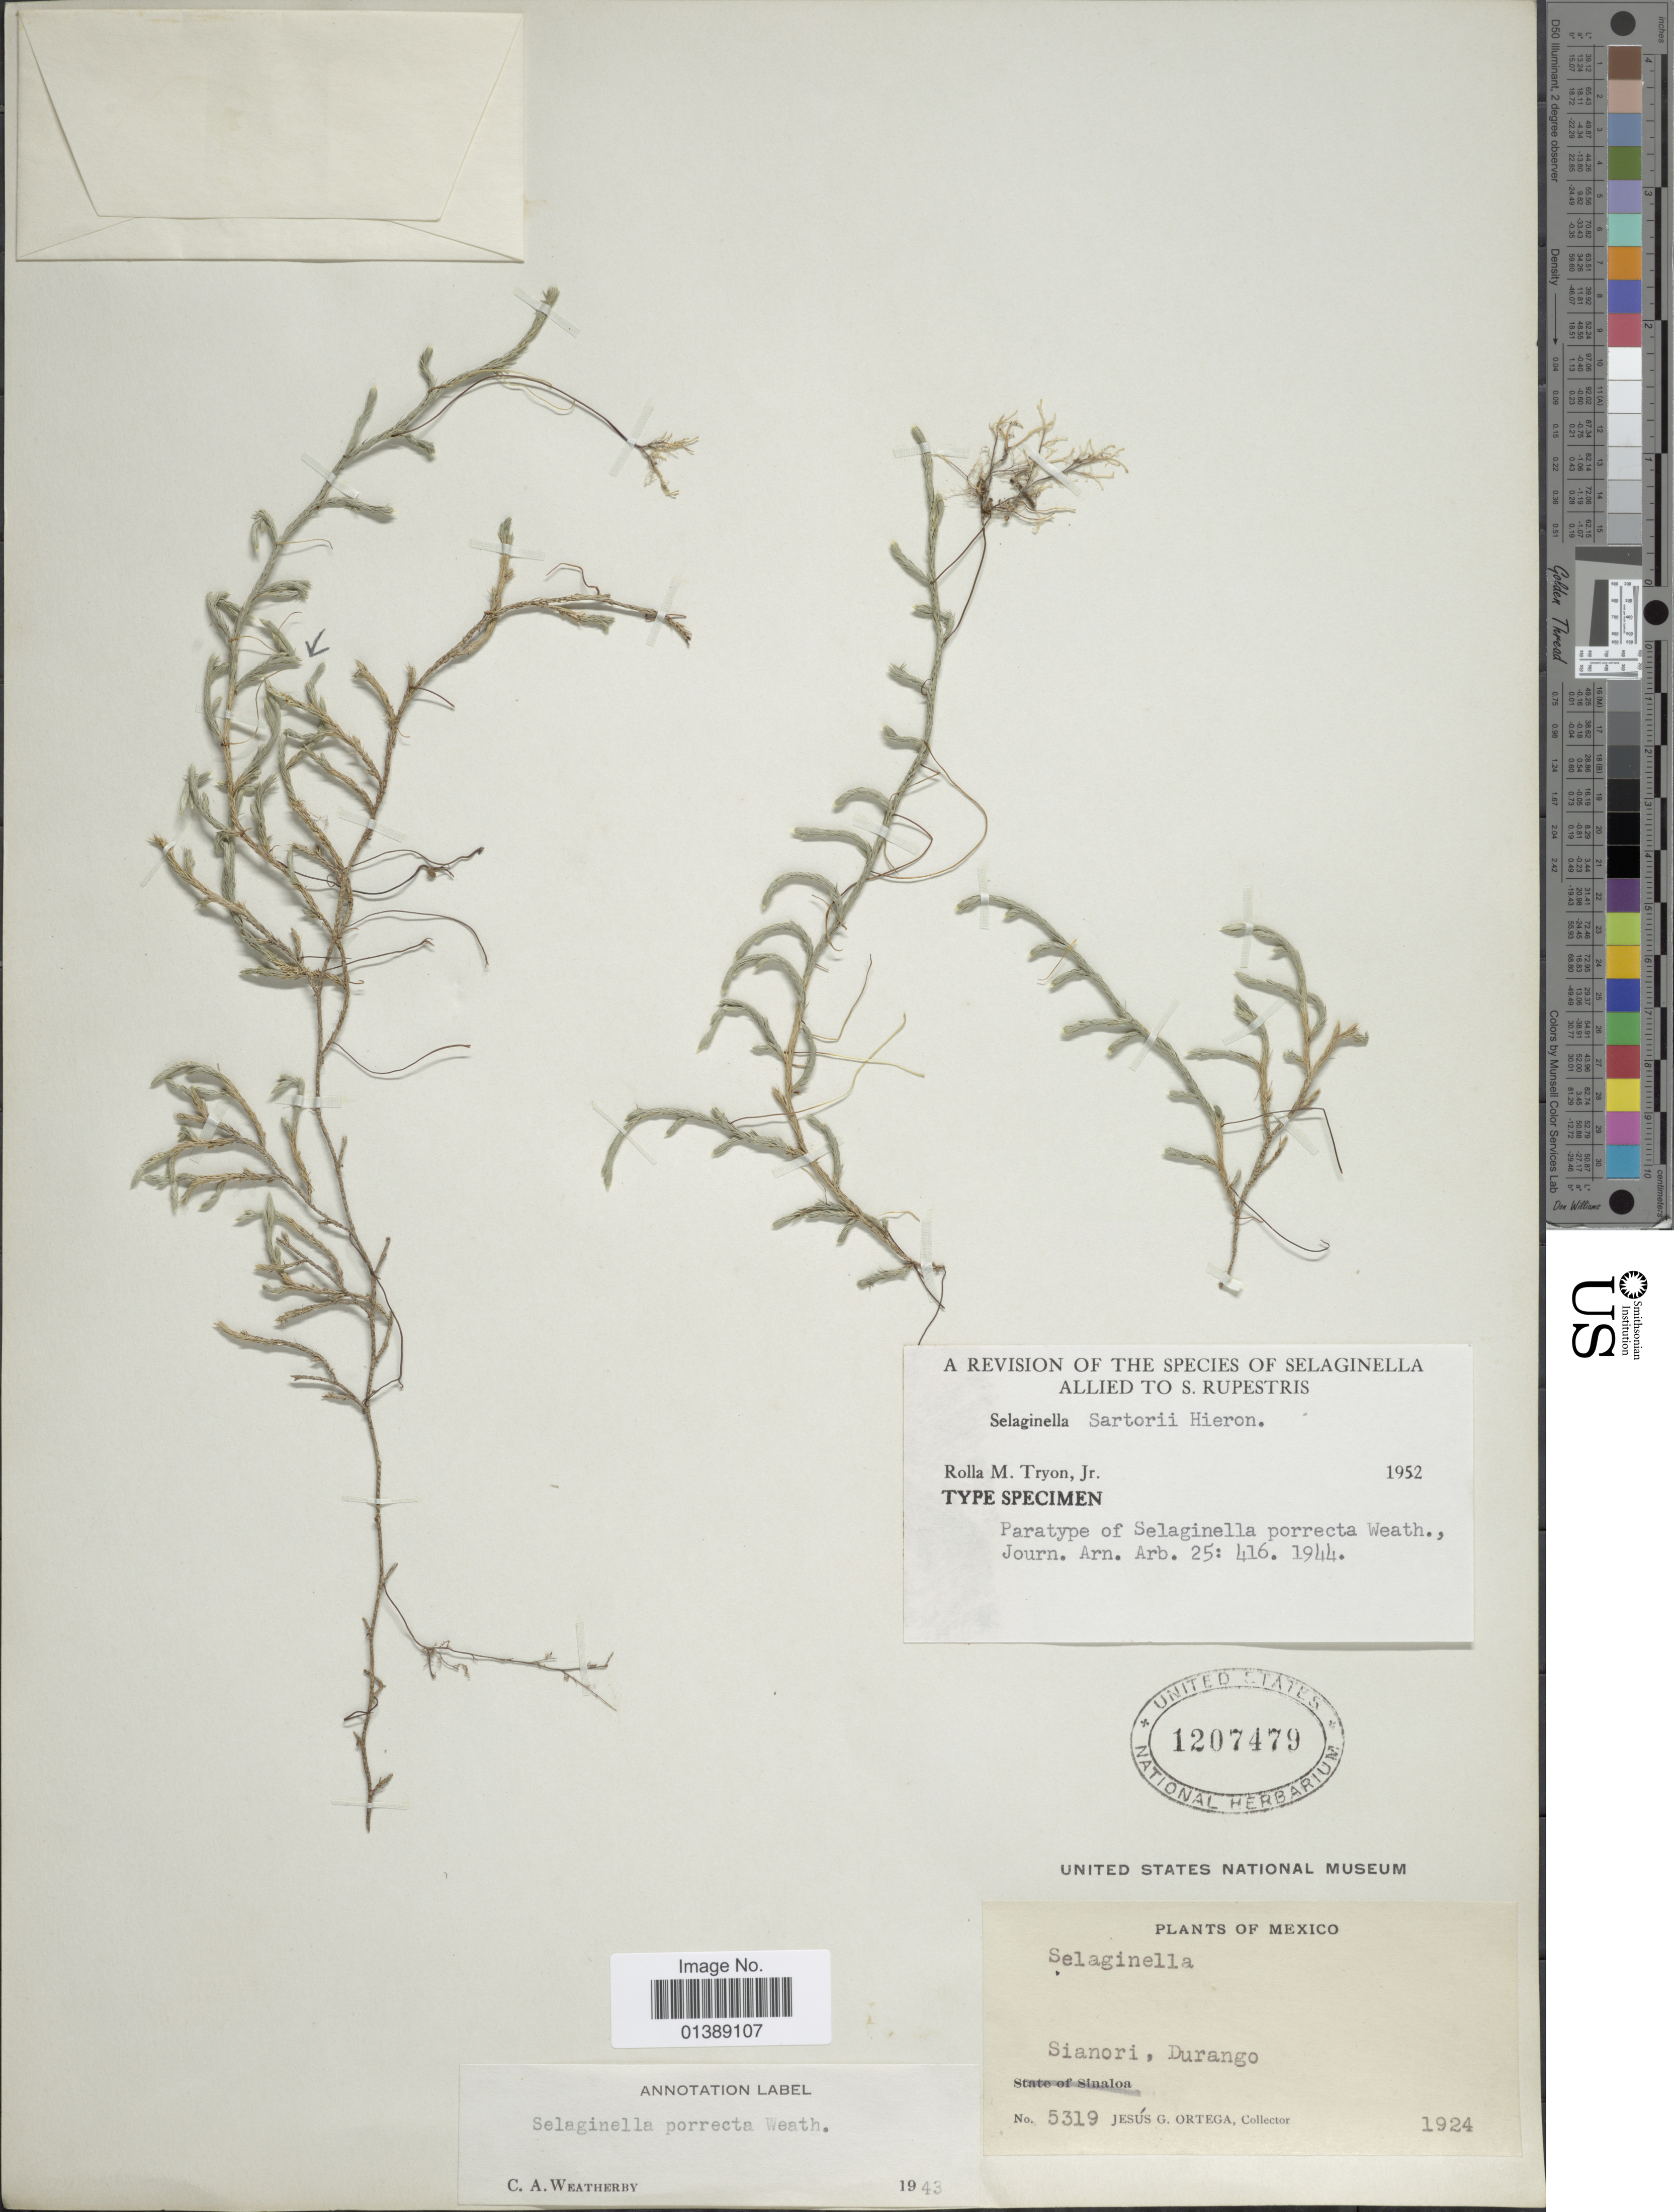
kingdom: Plantae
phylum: Tracheophyta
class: Lycopodiopsida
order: Selaginellales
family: Selaginellaceae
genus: Selaginella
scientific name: Selaginella sartorii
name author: Hieron.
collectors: J. Ortega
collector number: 5319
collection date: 1924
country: Mexico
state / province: Durango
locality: Sianori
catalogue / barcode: US 1207479